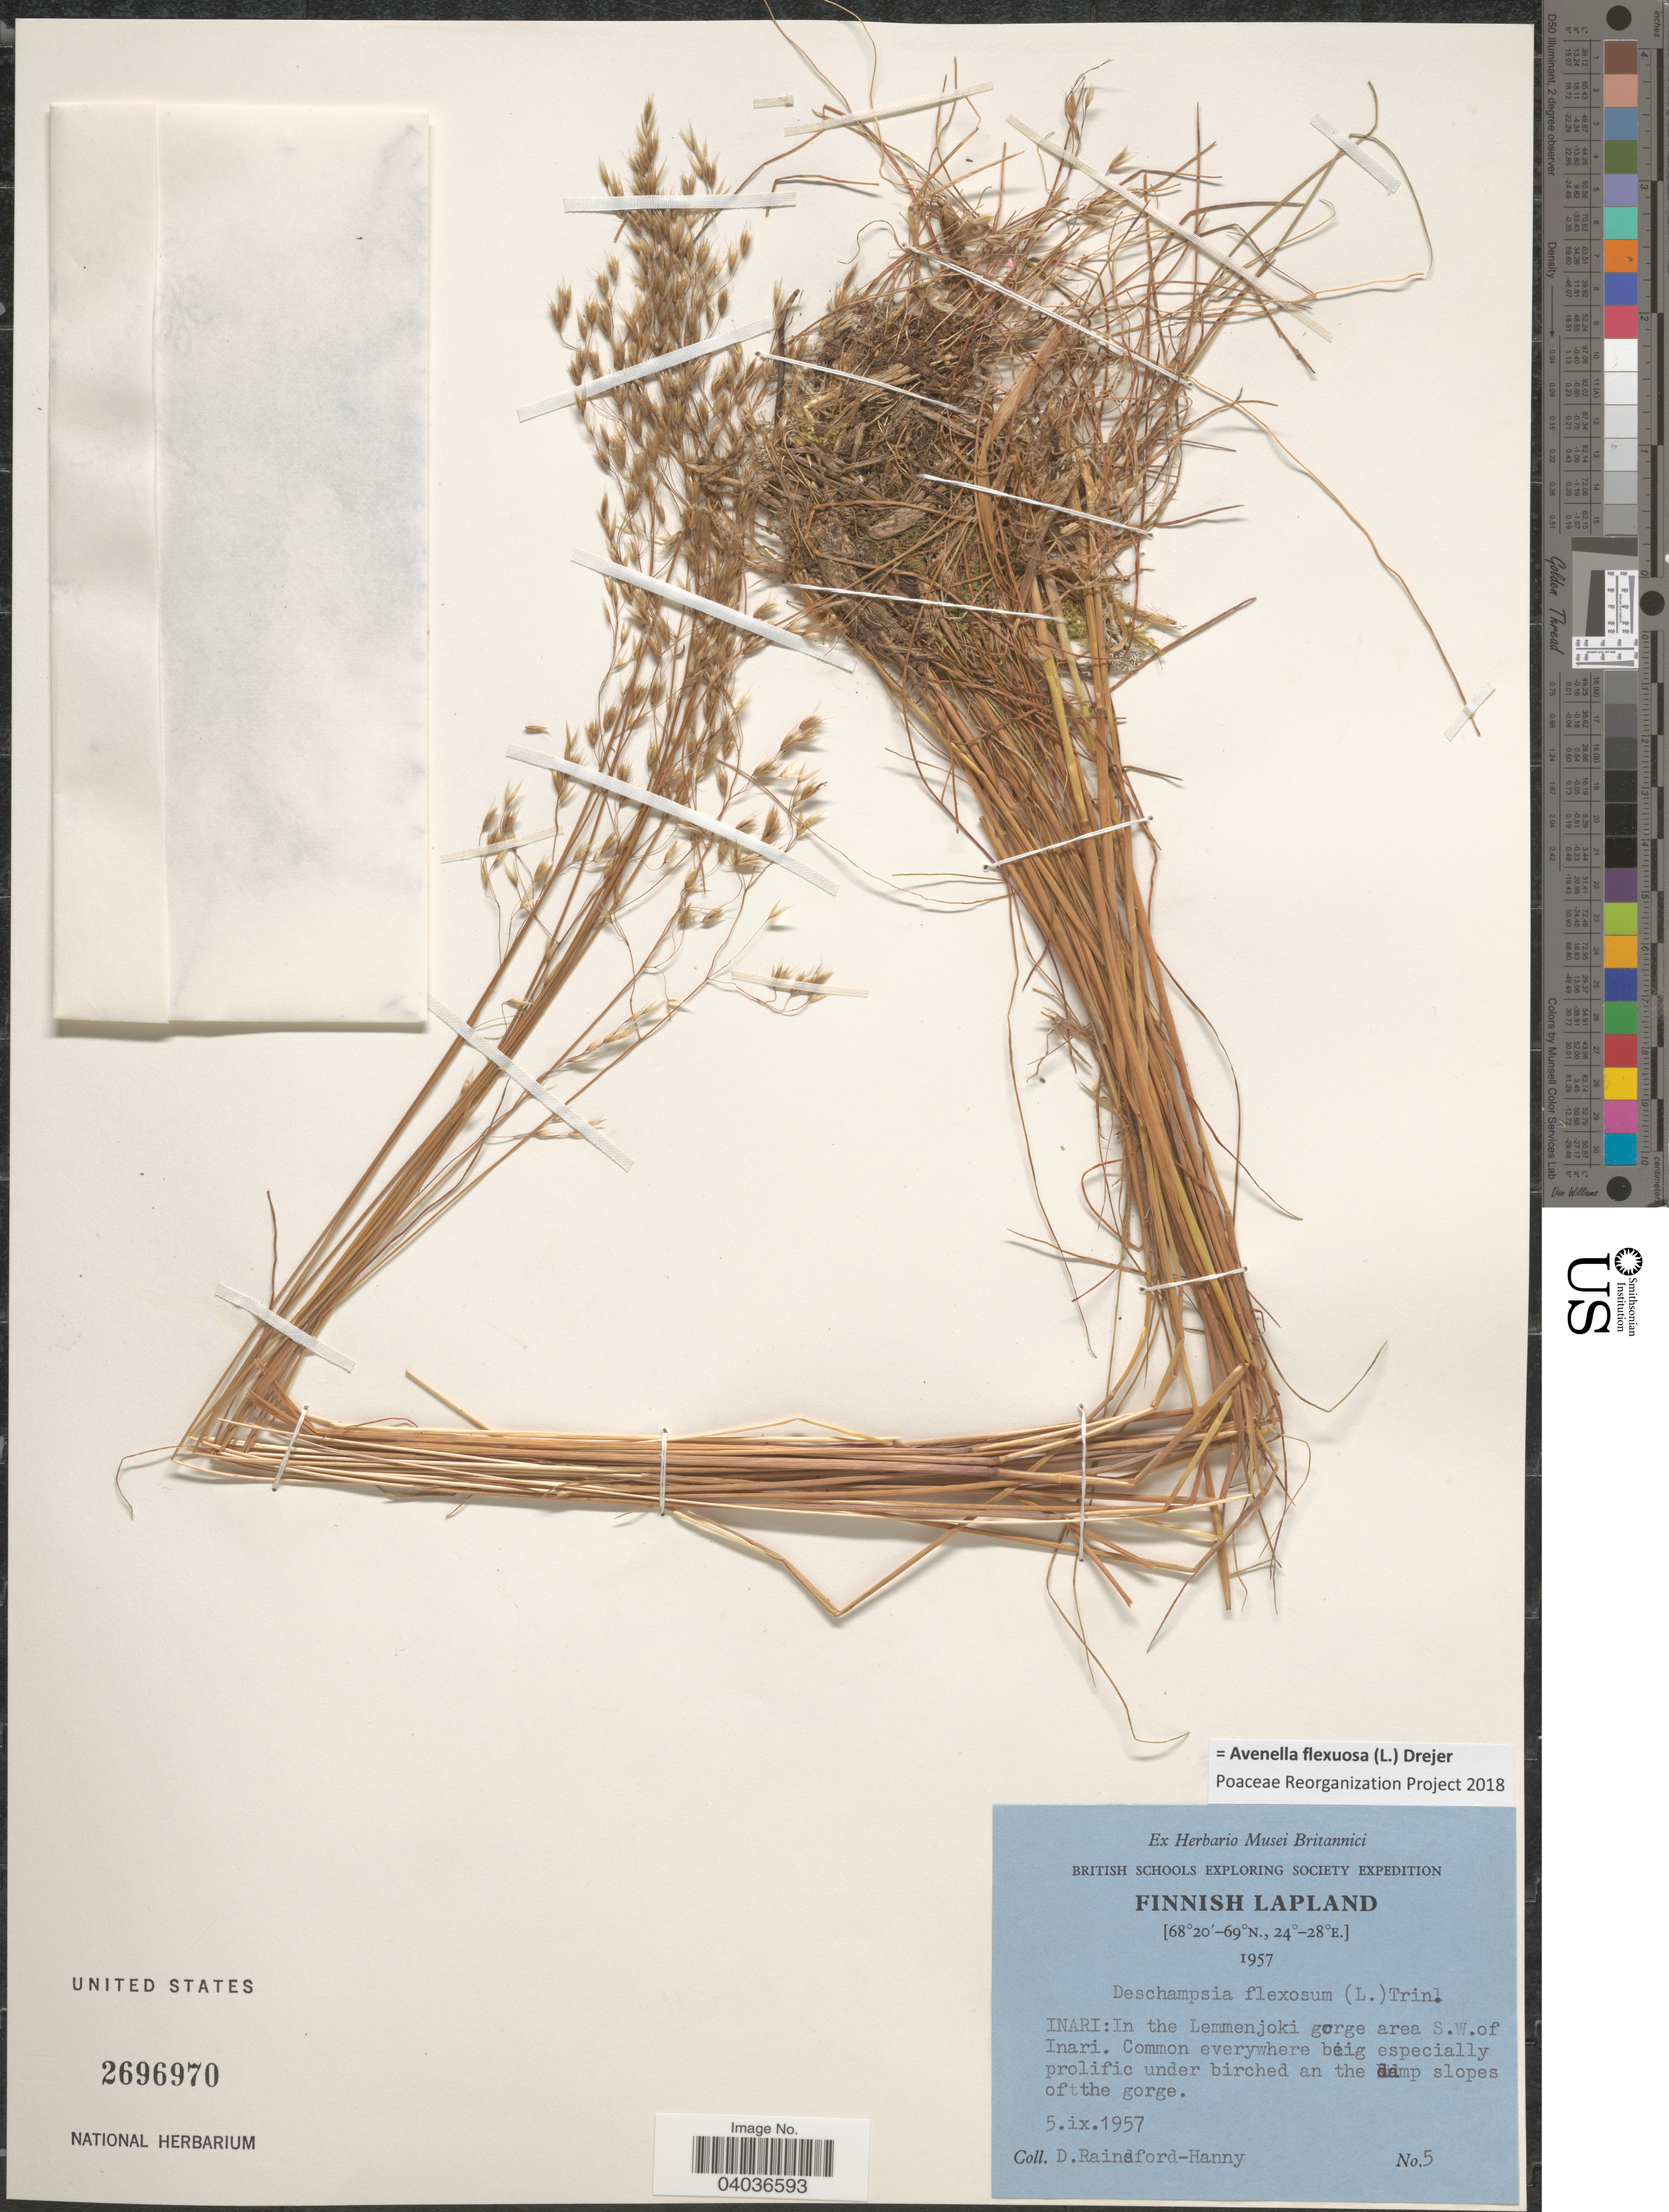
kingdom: Plantae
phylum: Tracheophyta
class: Liliopsida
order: Poales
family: Poaceae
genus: Avenella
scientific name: Avenella flexuosa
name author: (L.) Drejer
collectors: D. Rainsford-Hannay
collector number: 5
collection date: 1957-09-05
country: Finland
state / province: Lappi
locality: Finnish Lapland. Inari: In the Lemmenjoki gorge area S.W. of Inari. Common everywhere big espacially prolific under birched an the damp slopes of the gorge.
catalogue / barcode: US 2696970